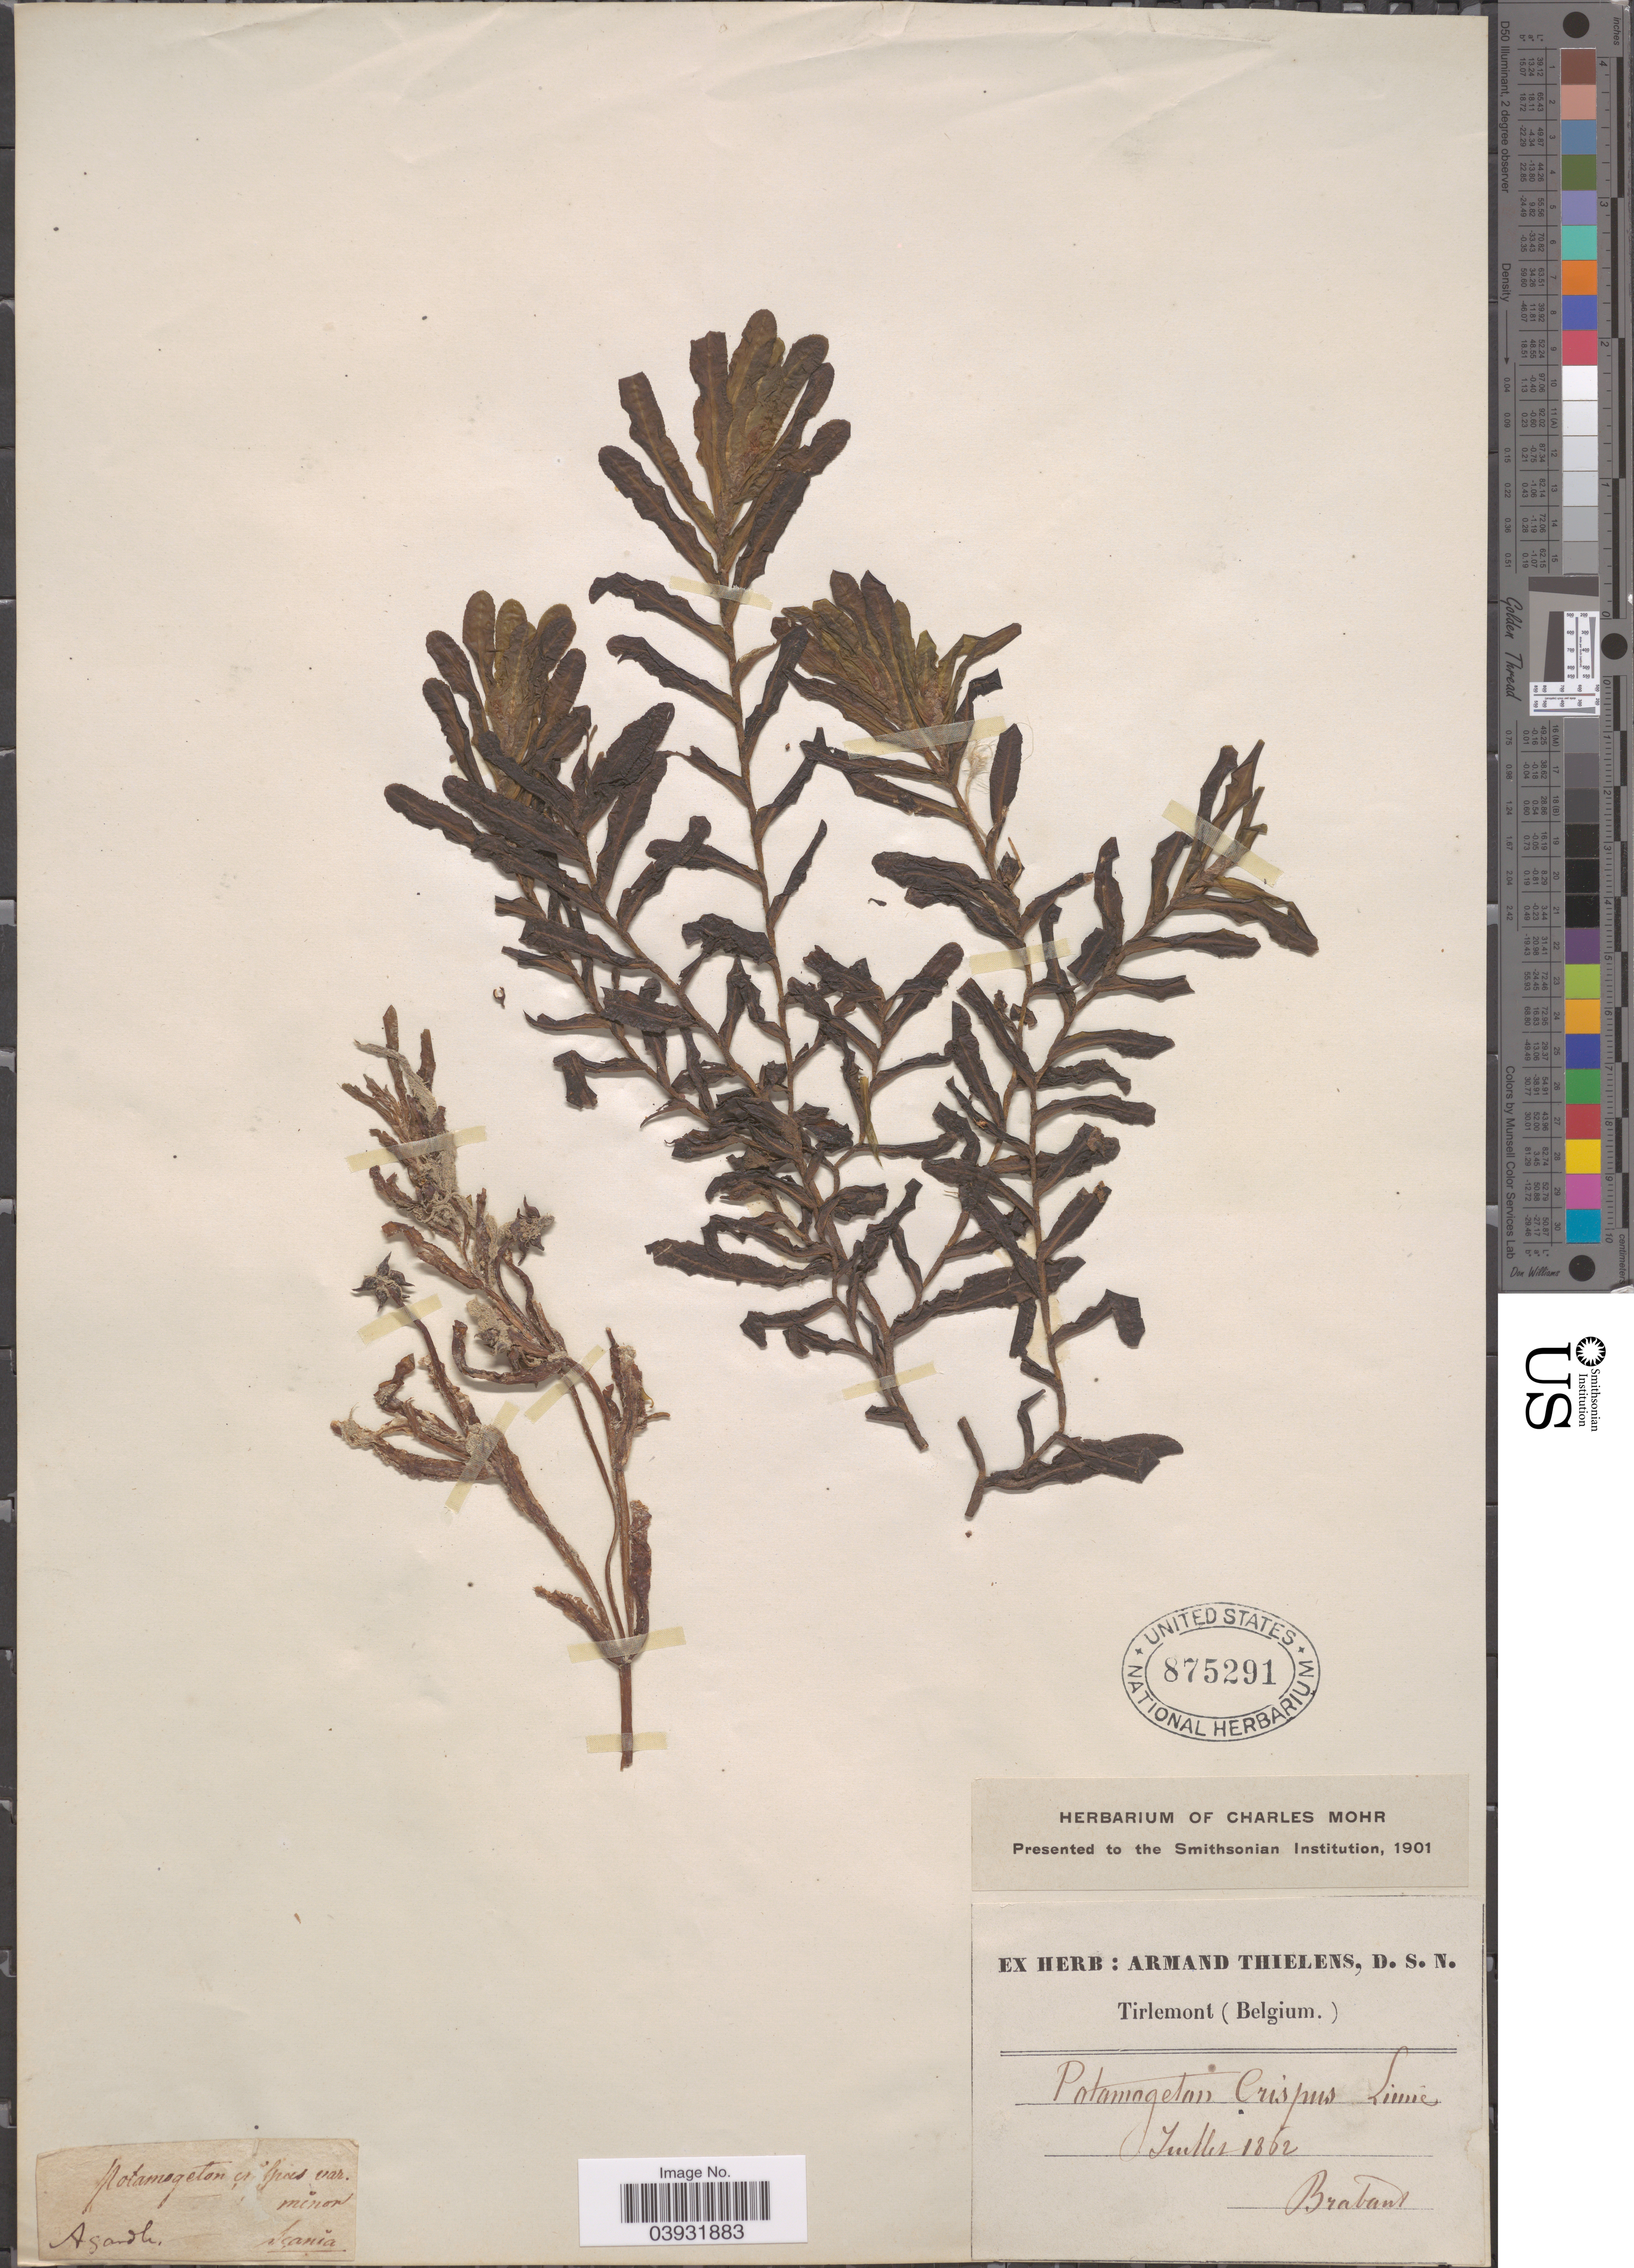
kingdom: Plantae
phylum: Tracheophyta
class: Liliopsida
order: Alismatales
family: Potamogetonaceae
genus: Potamogeton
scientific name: Potamogeton crispus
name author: L.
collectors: ex herb. Armand Thielens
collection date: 1862-07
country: Belgium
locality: Scania. Brabant.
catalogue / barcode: US 875291